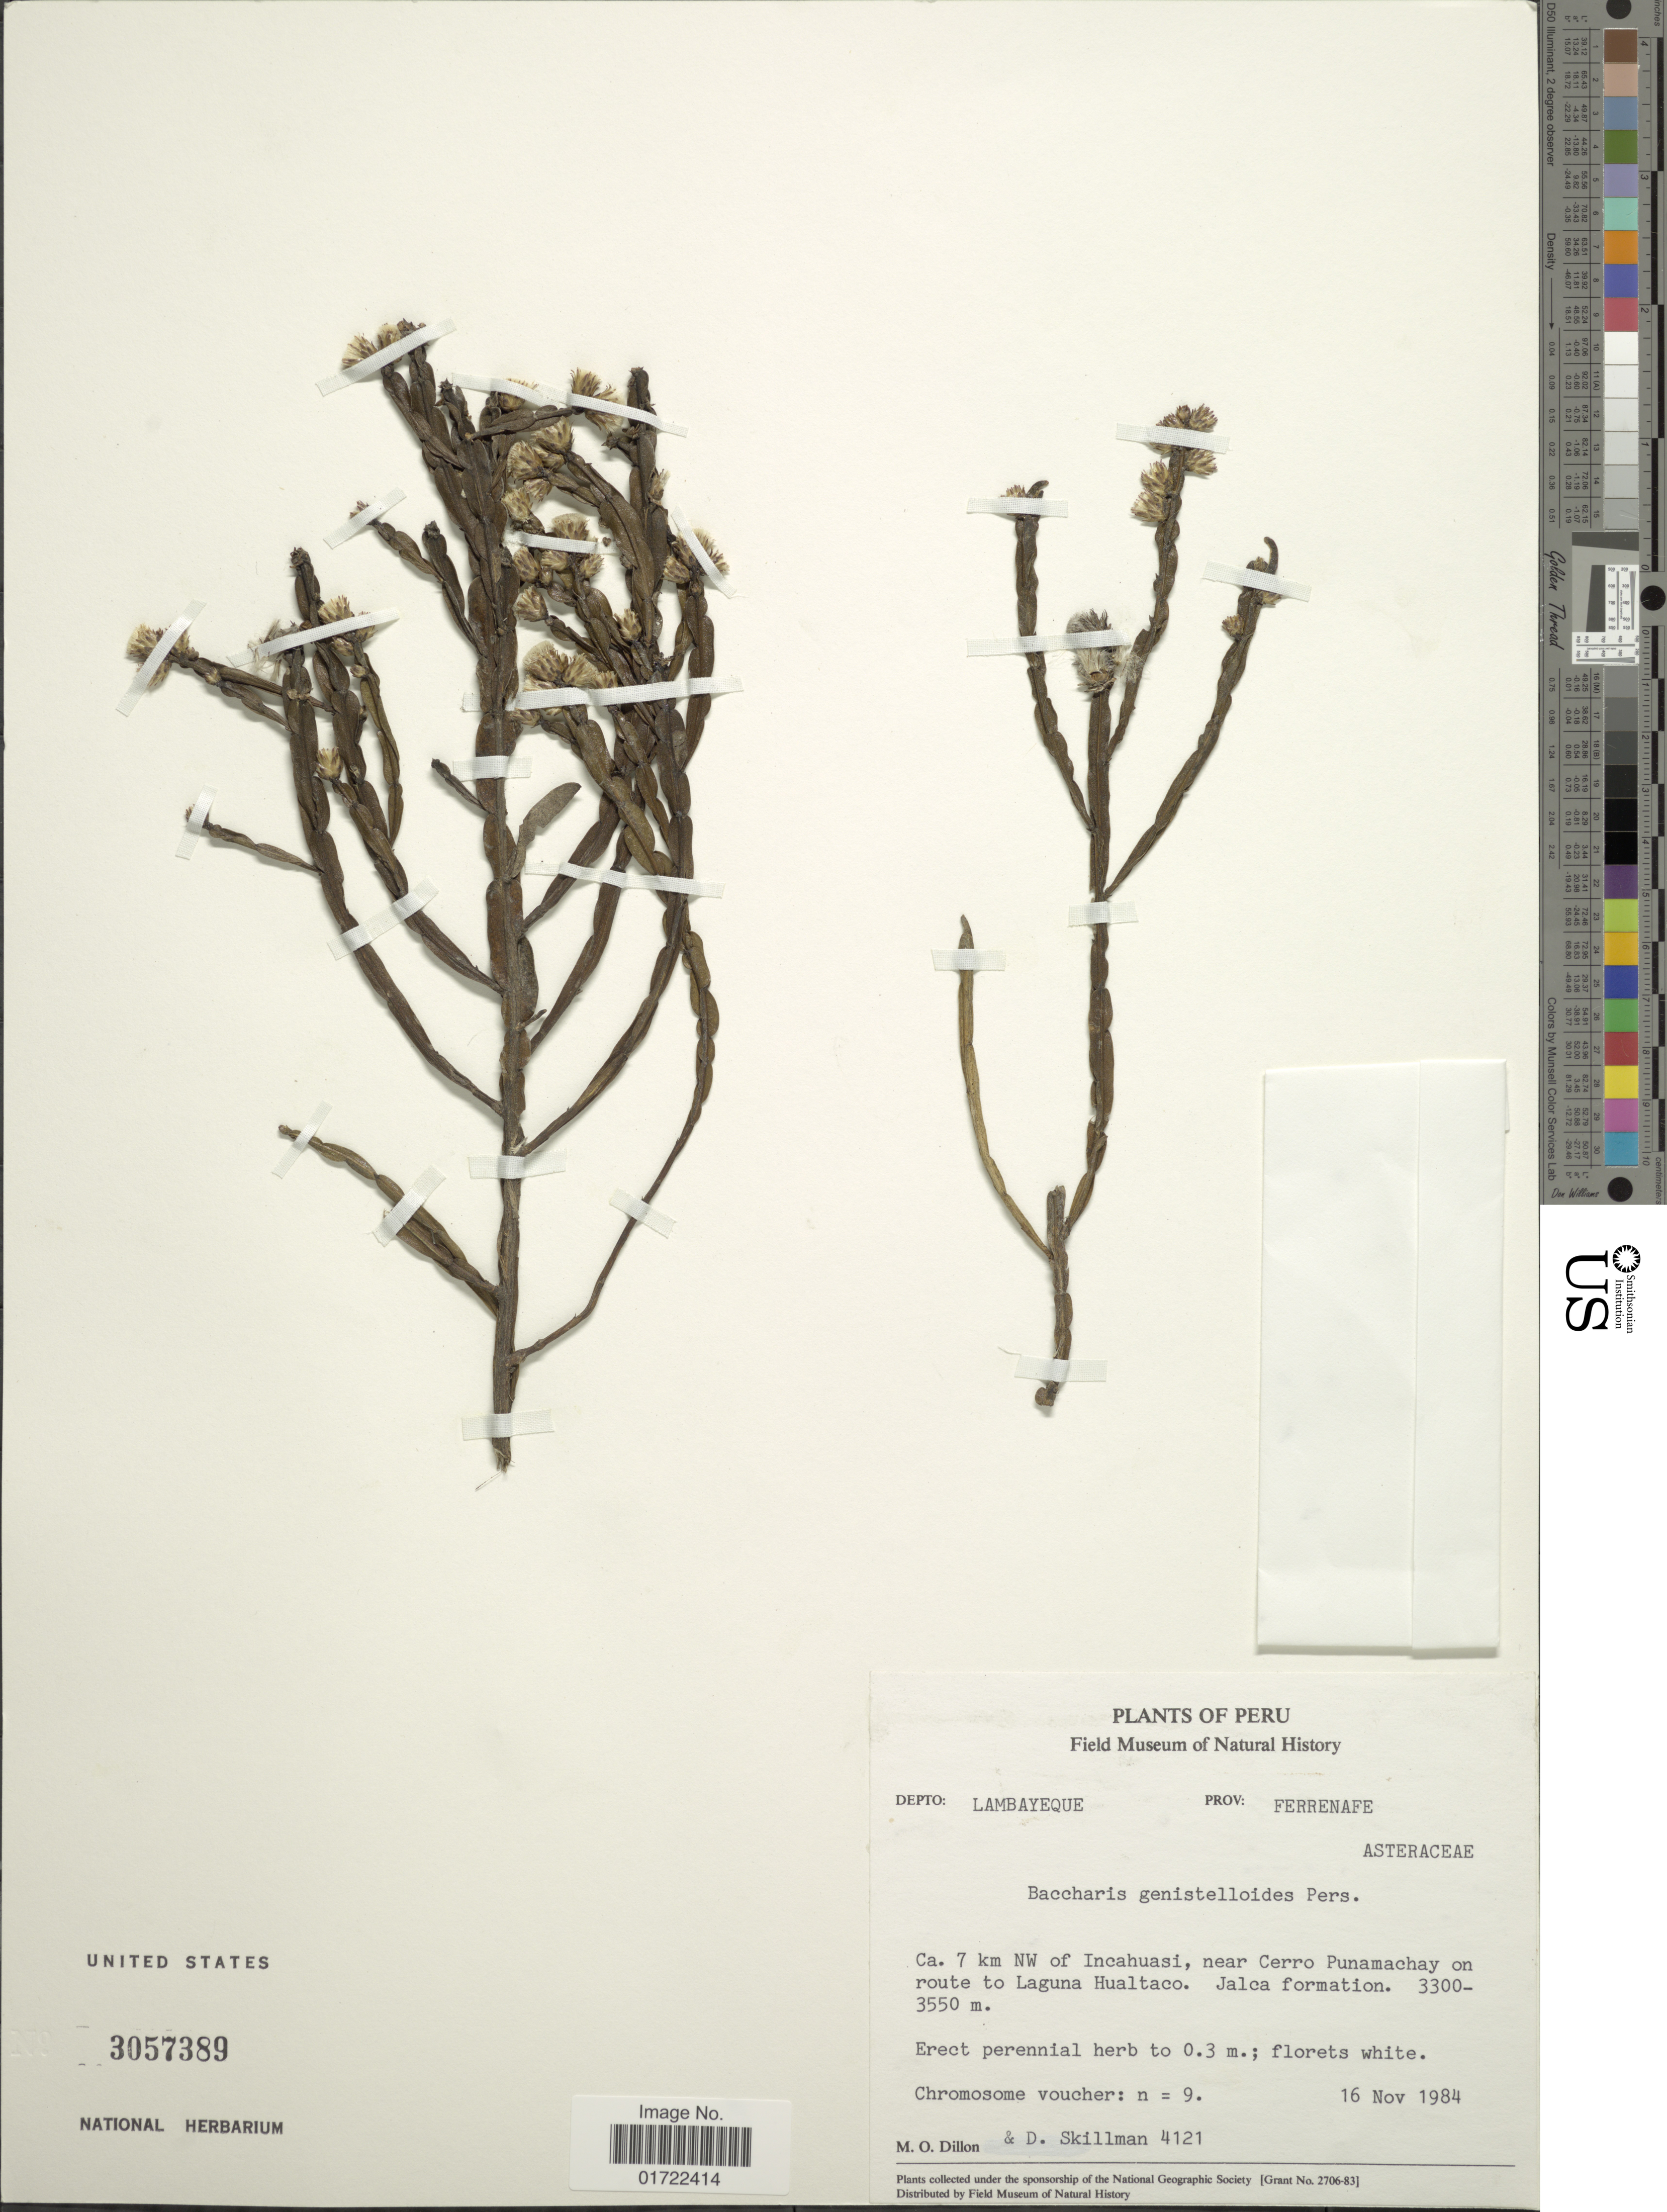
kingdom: Plantae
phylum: Tracheophyta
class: Magnoliopsida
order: Asterales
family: Asteraceae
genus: Baccharis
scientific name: Baccharis genistelloides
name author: (Lam.) Pers.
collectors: M. O. Dillon & D. Skillman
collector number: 4121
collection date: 1984-11-16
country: Peru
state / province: Lambayeque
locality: Prov. Ferrenafe, ca 7 km NW of Incahuasi, near Cerro Punamachay on route to Laguna Hualtaco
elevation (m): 3300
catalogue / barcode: US 3057389